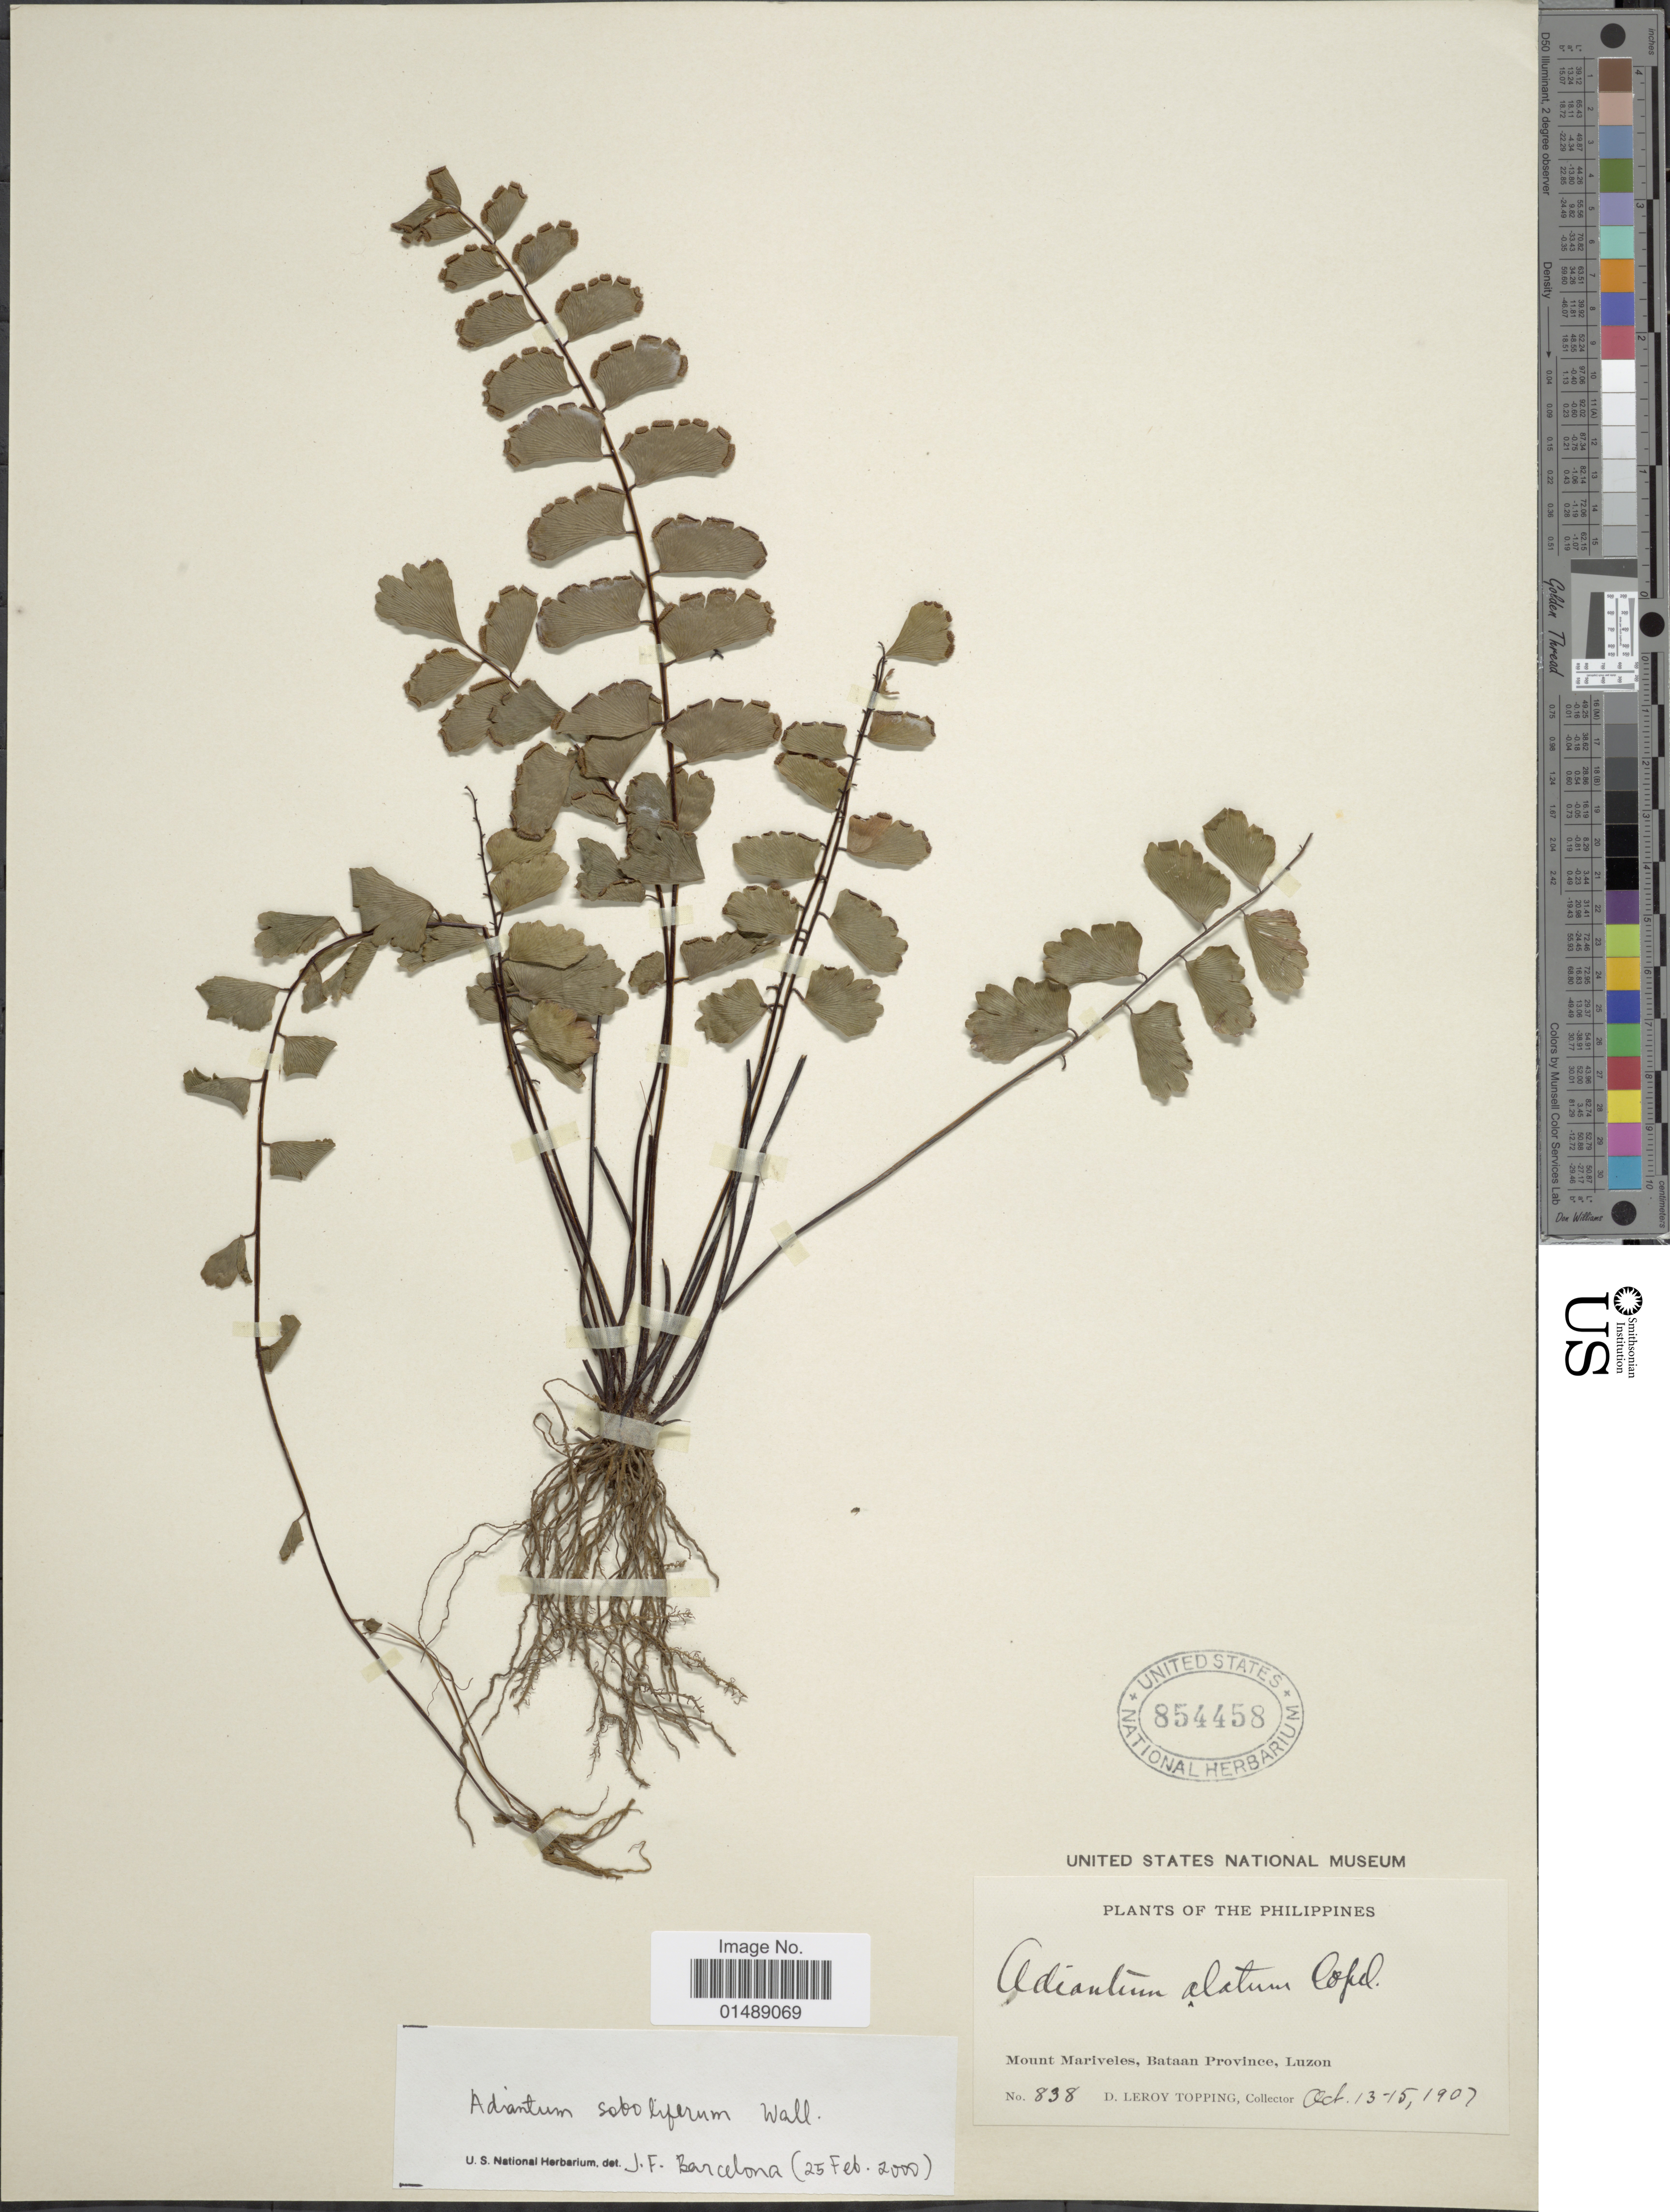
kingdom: Plantae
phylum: Tracheophyta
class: Polypodiopsida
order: Polypodiales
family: Pteridaceae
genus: Adiantum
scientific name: Adiantum soboliferum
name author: Wall. ex Hook.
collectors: D. L. Topping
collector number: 898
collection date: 1907-10-13/1907-10-15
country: Philippines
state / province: Cagayan Valley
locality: Mount Mariveles, Bataan Province, Luzon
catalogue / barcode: US 854458